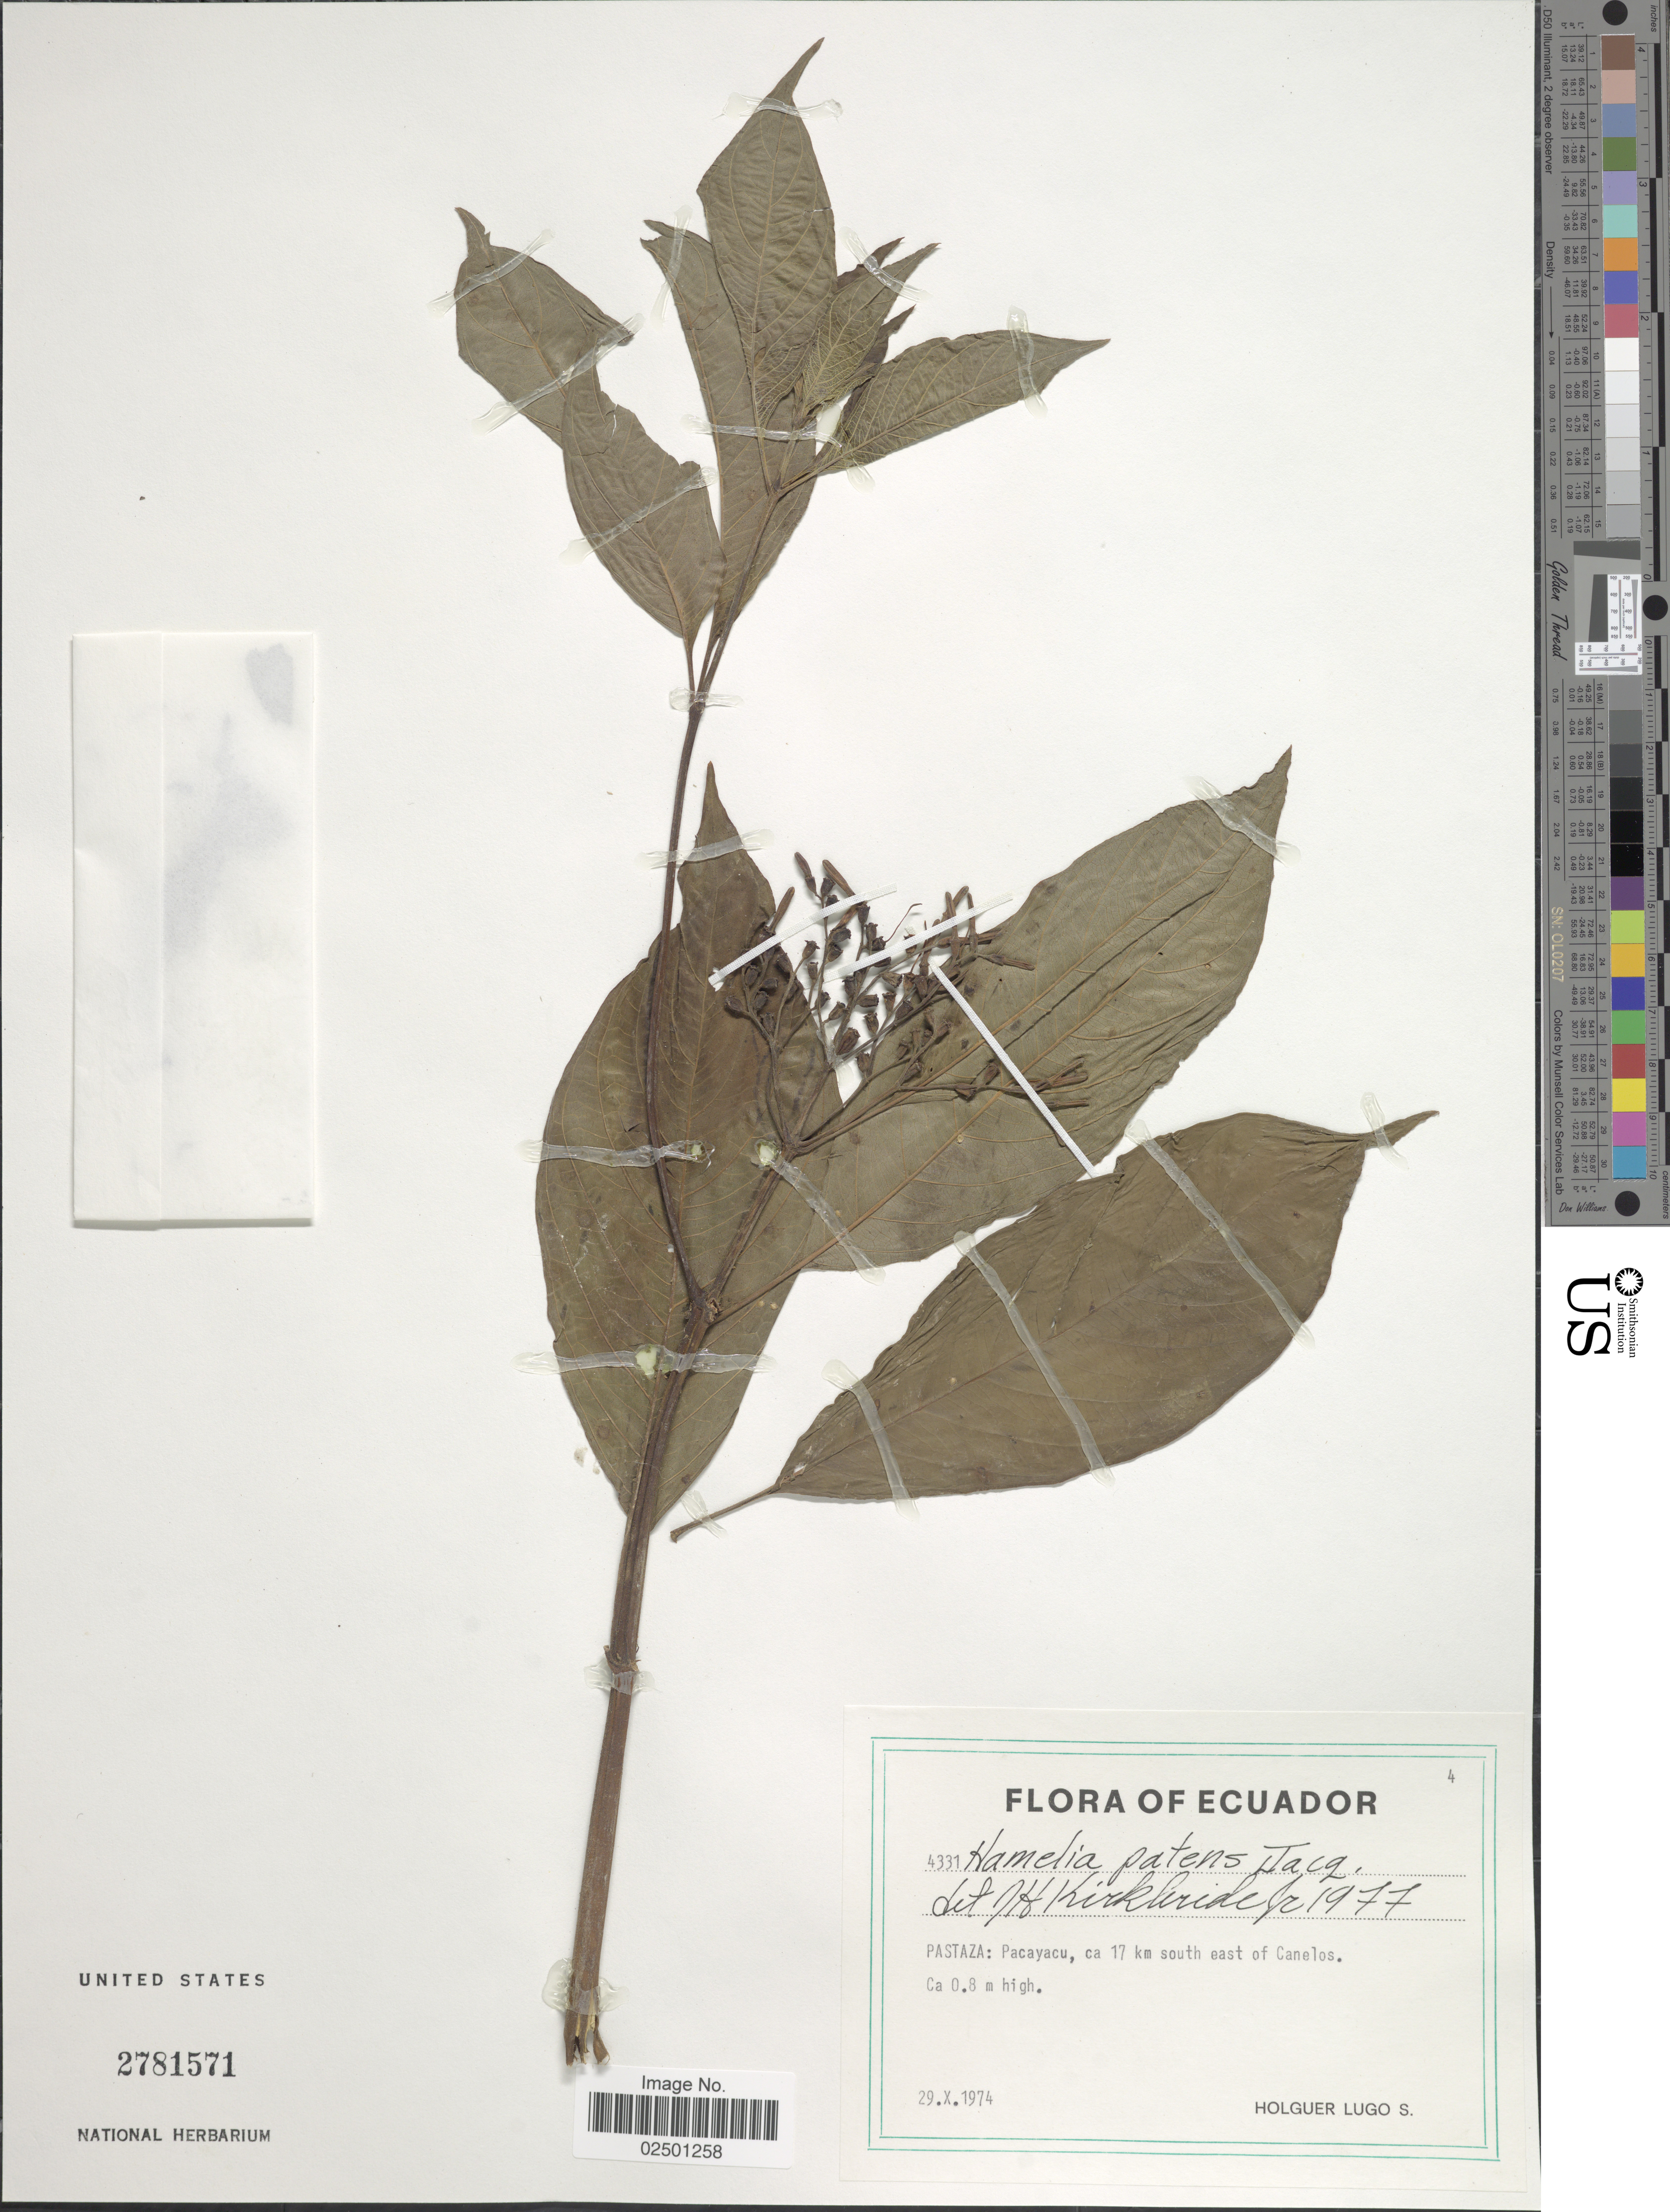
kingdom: Plantae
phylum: Tracheophyta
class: Magnoliopsida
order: Gentianales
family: Rubiaceae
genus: Hamelia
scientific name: Hamelia patens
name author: Jacq.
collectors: H. Lugo S.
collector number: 4331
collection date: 1974-10-29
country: Ecuador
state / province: Pastaza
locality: Pacayacu, ca 17 km south east of Canelos.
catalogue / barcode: US 2781571